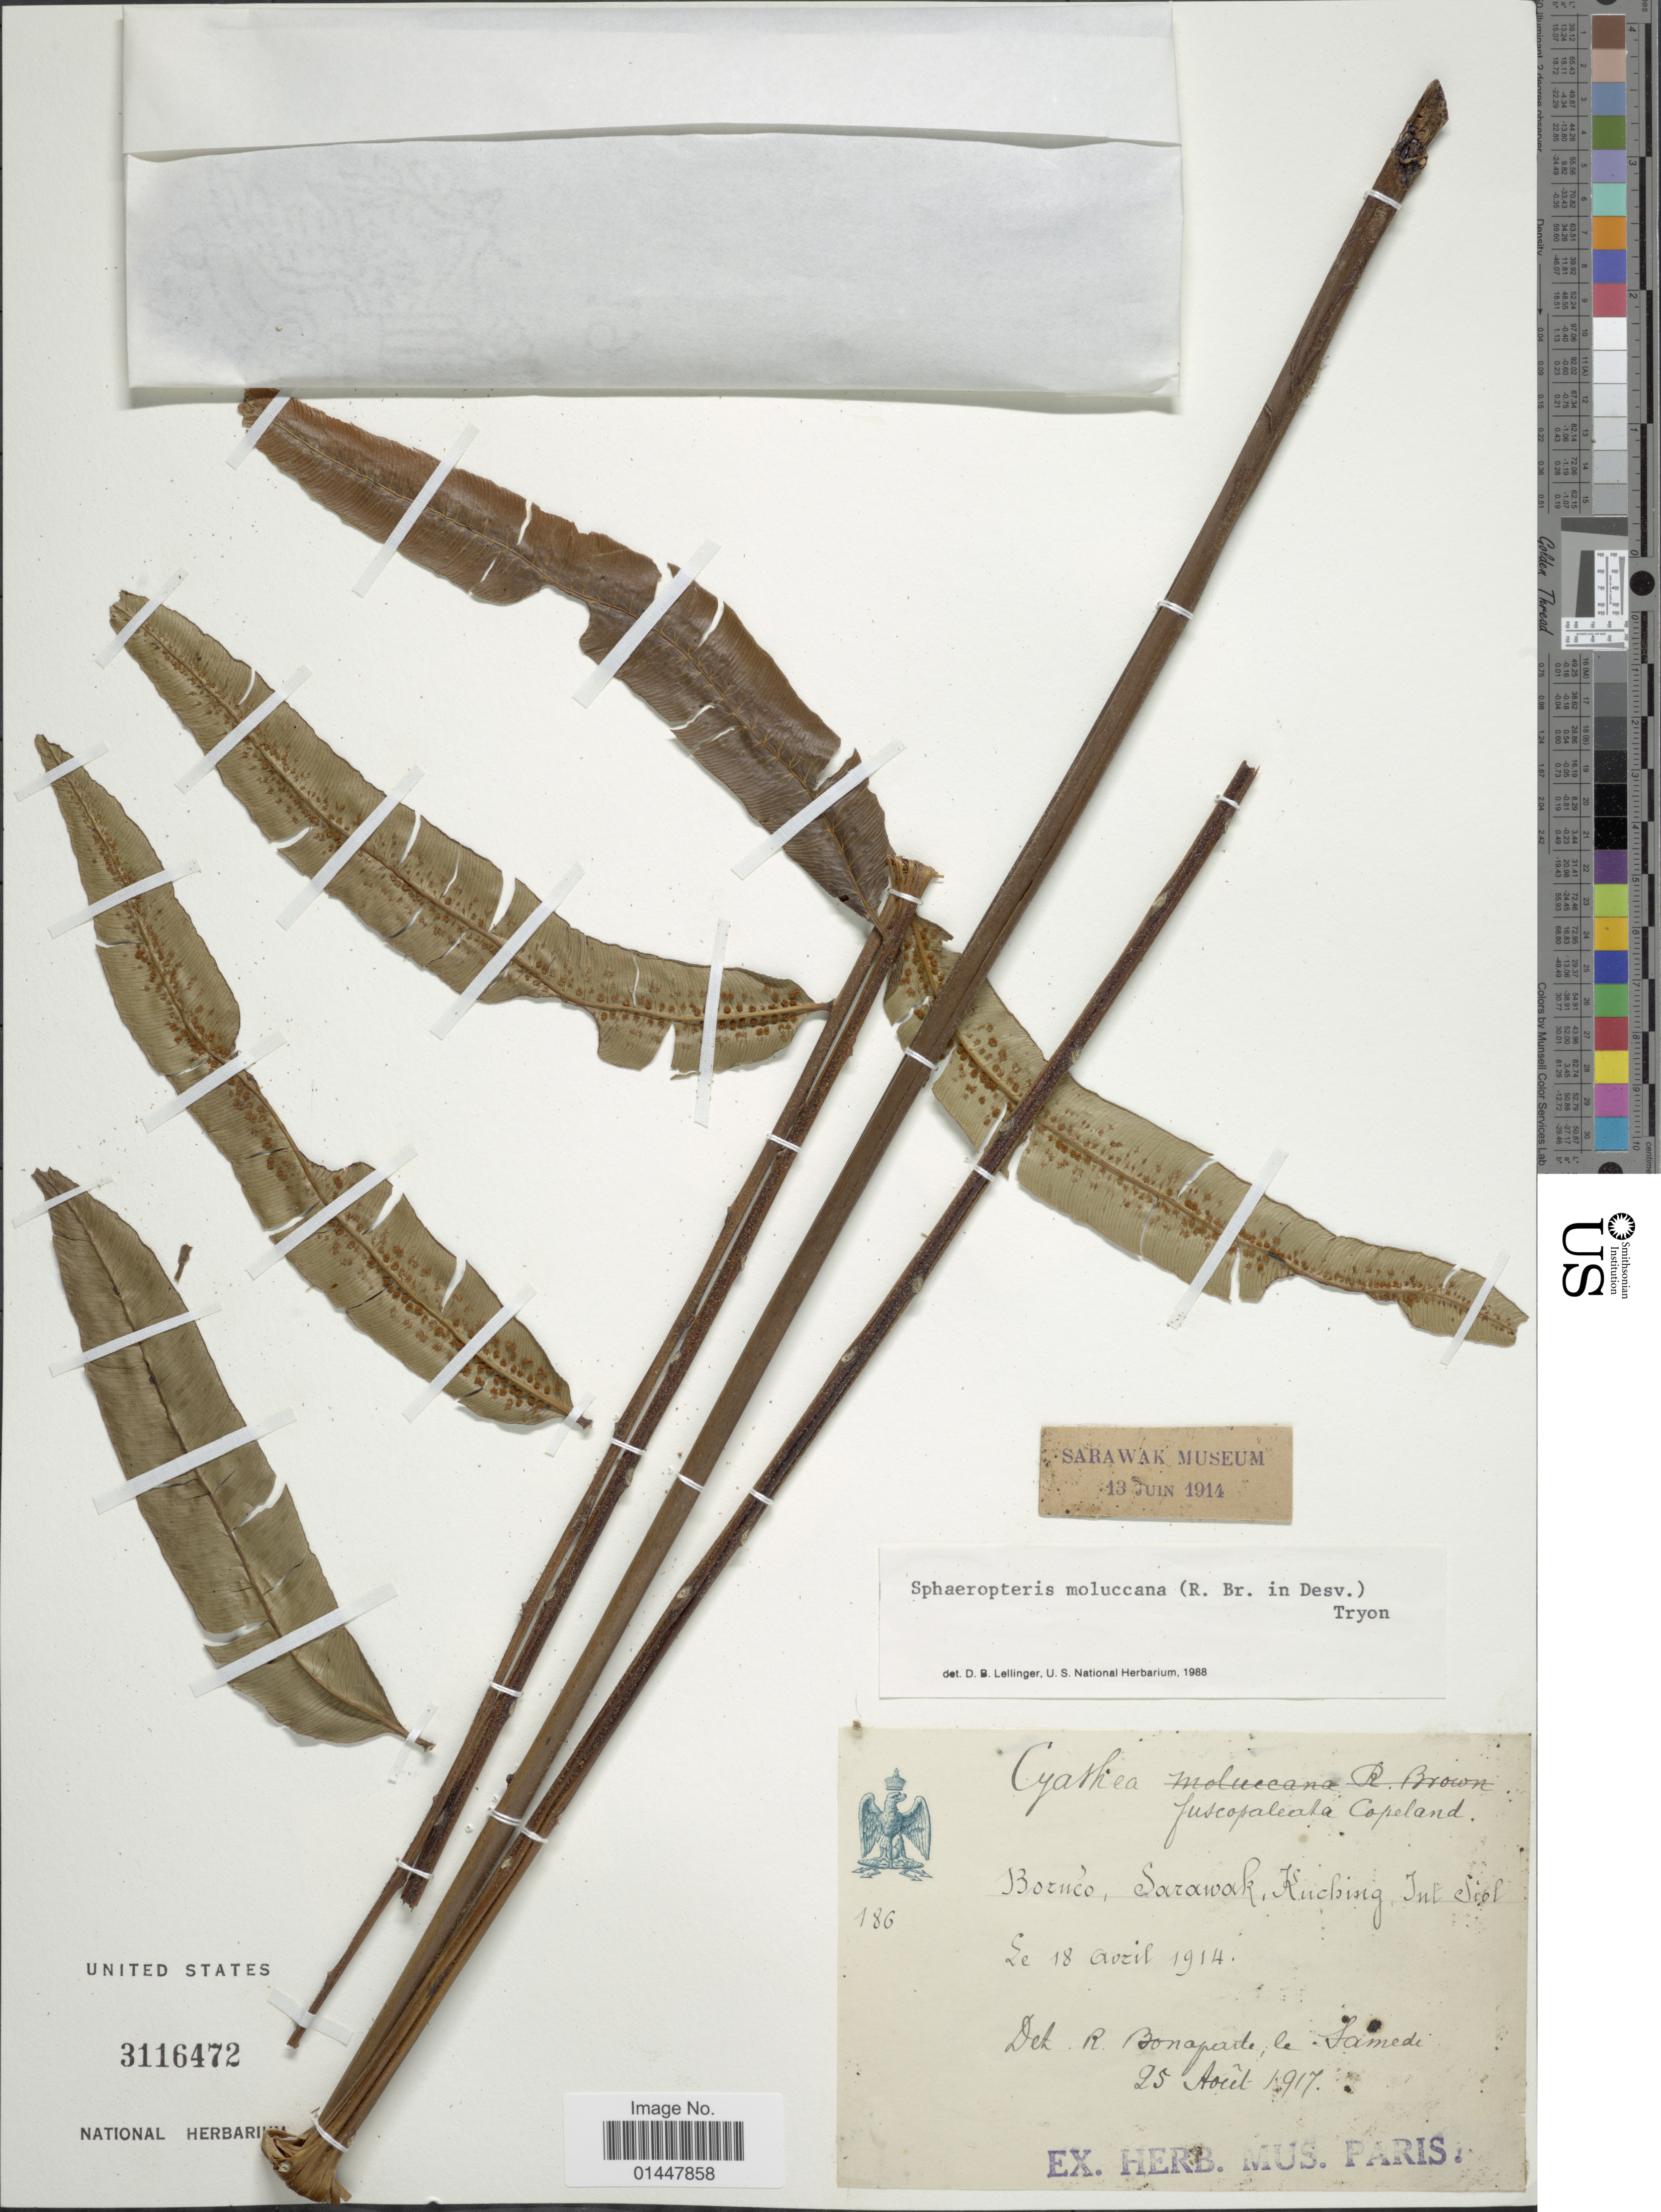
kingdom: Plantae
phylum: Tracheophyta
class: Polypodiopsida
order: Cyatheales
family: Cyatheaceae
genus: Sphaeropteris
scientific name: Sphaeropteris moluccana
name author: (Desv.) R.M. Tryon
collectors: ex herb. Mus. Paris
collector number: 186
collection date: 1914-04-18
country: Malaysia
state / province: Sarawak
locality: Borneo, Kuching, Int. Tirol [interpreted]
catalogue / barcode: US 3116472